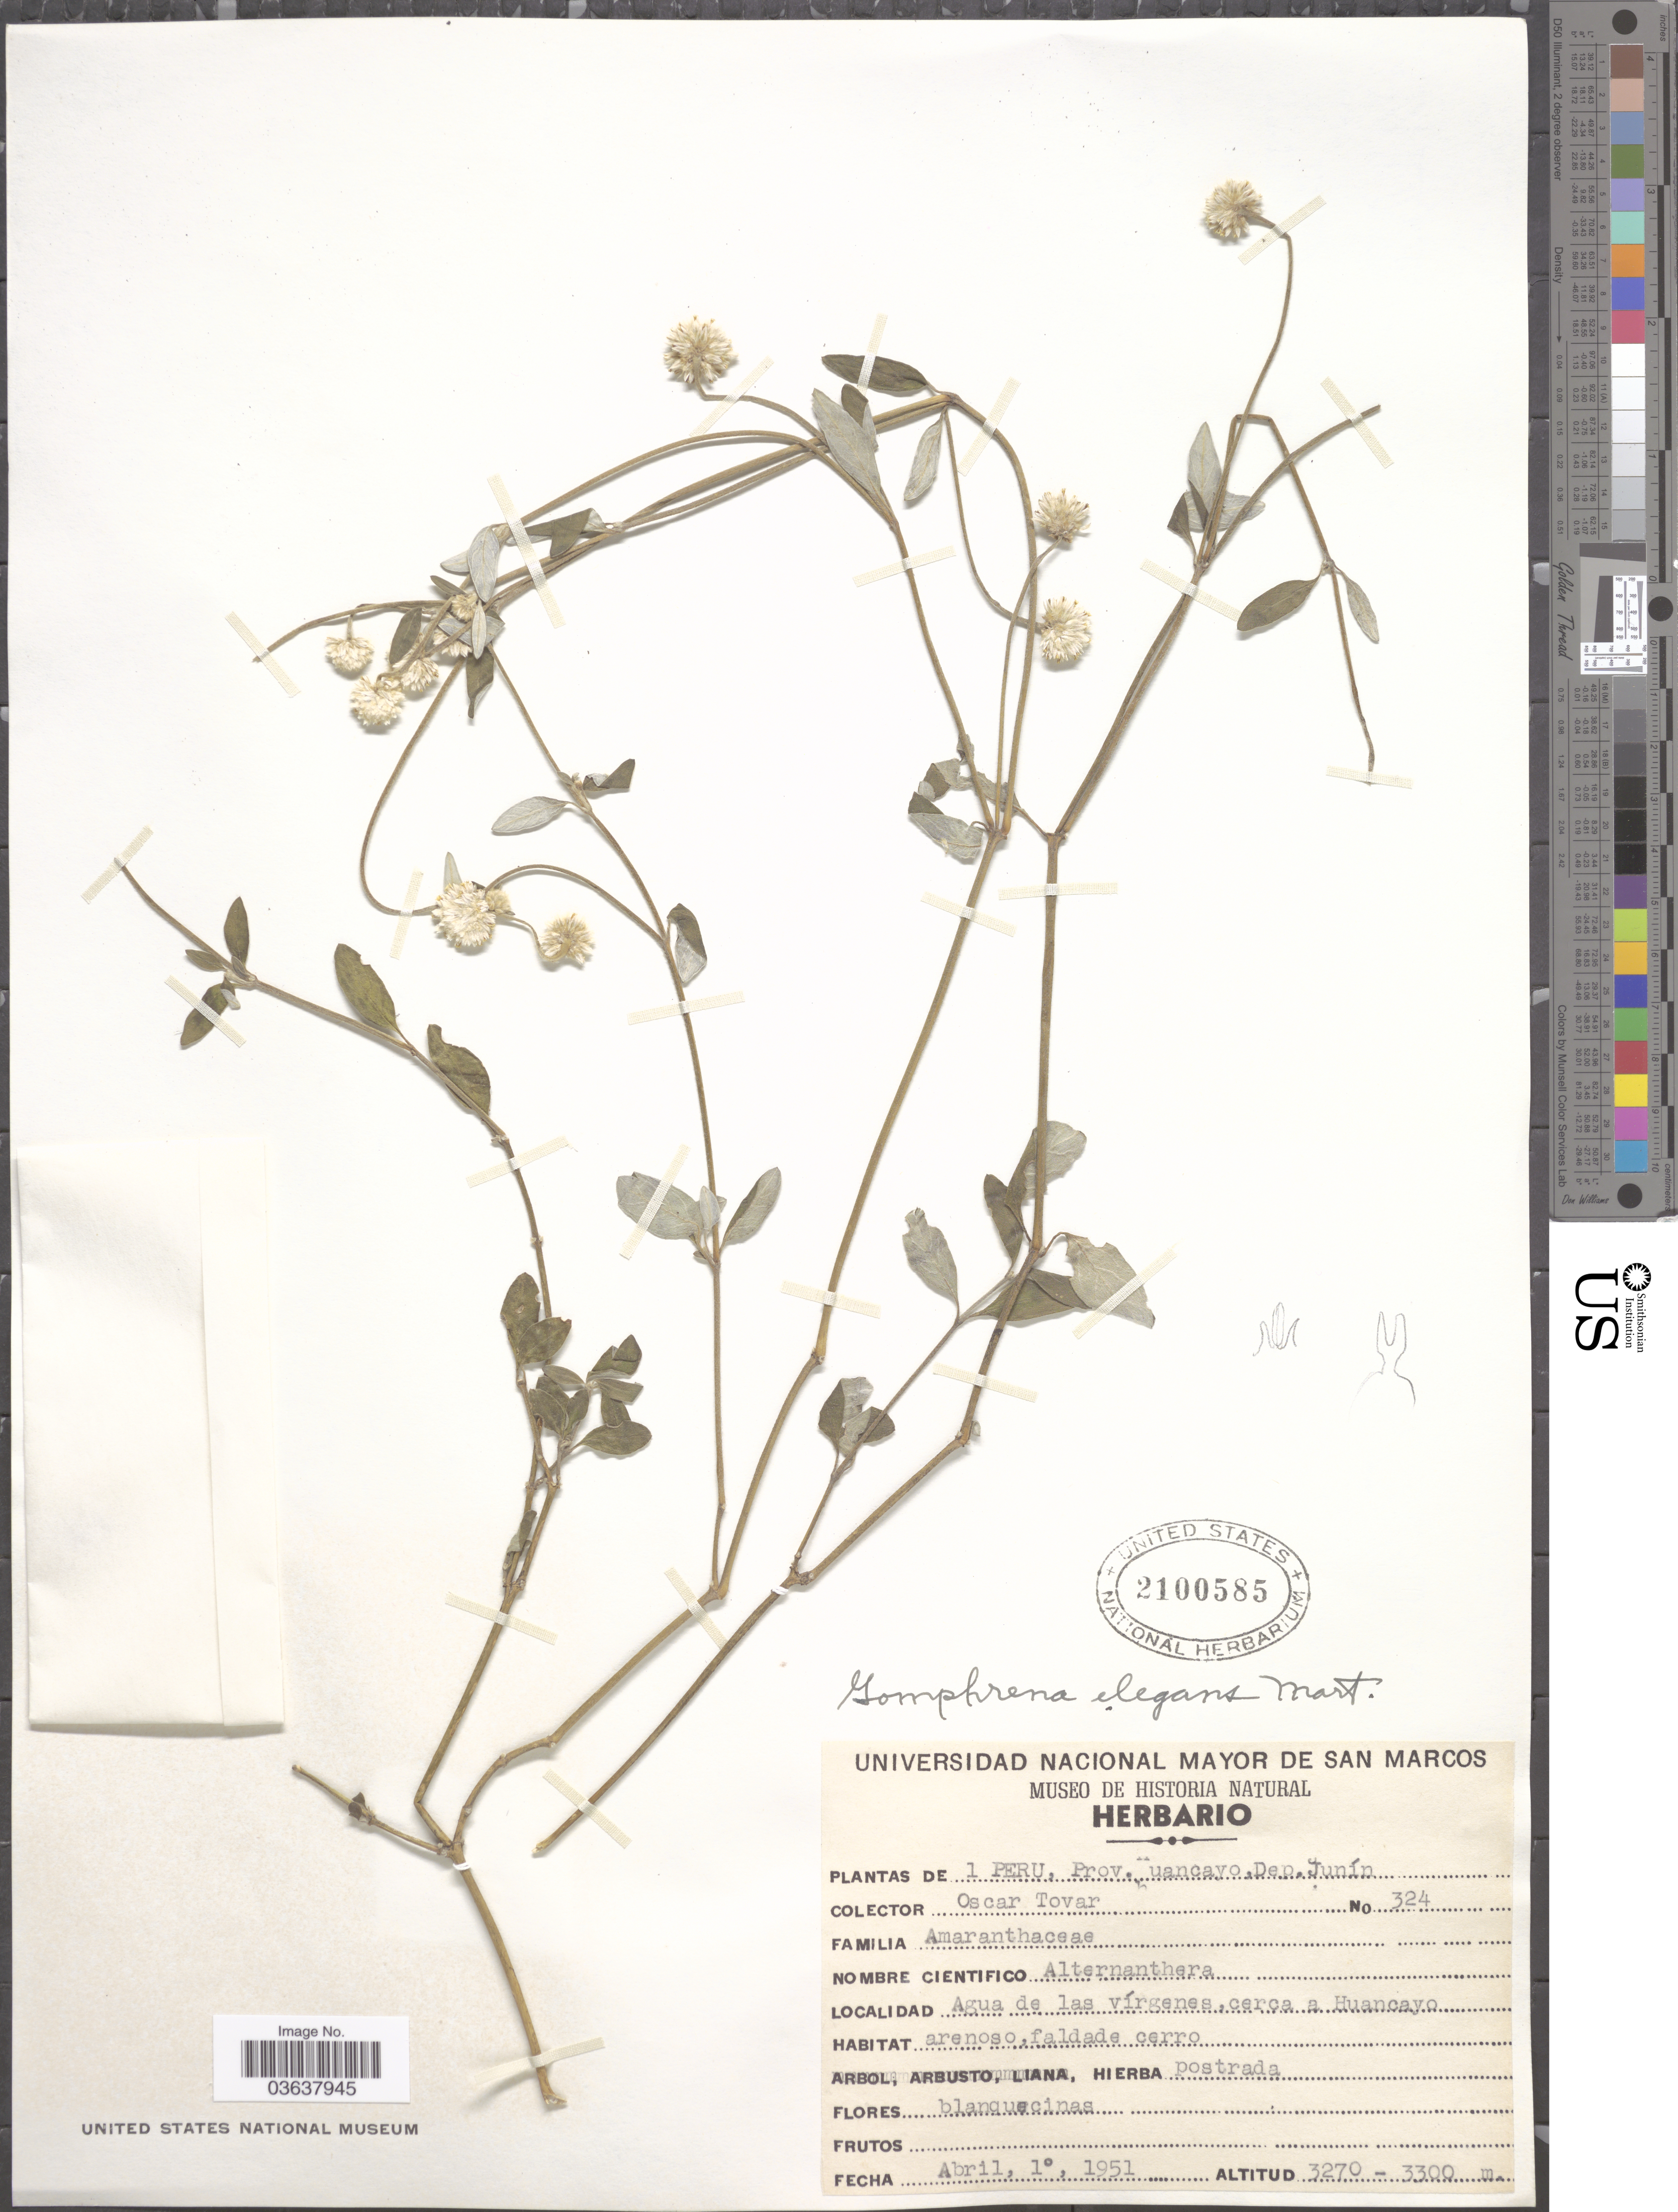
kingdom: Plantae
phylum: Tracheophyta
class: Magnoliopsida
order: Caryophyllales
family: Amaranthaceae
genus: Gomphrena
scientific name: Gomphrena elegans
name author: Mart.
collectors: Ó. Tovar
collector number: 324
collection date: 1951-04-01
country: Peru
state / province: Junín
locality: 1 Peru, Prov. Huancayo, Dep. Junín. Agua de las virgenes, cerca a Huancayo.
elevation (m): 3270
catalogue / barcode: US 2100585